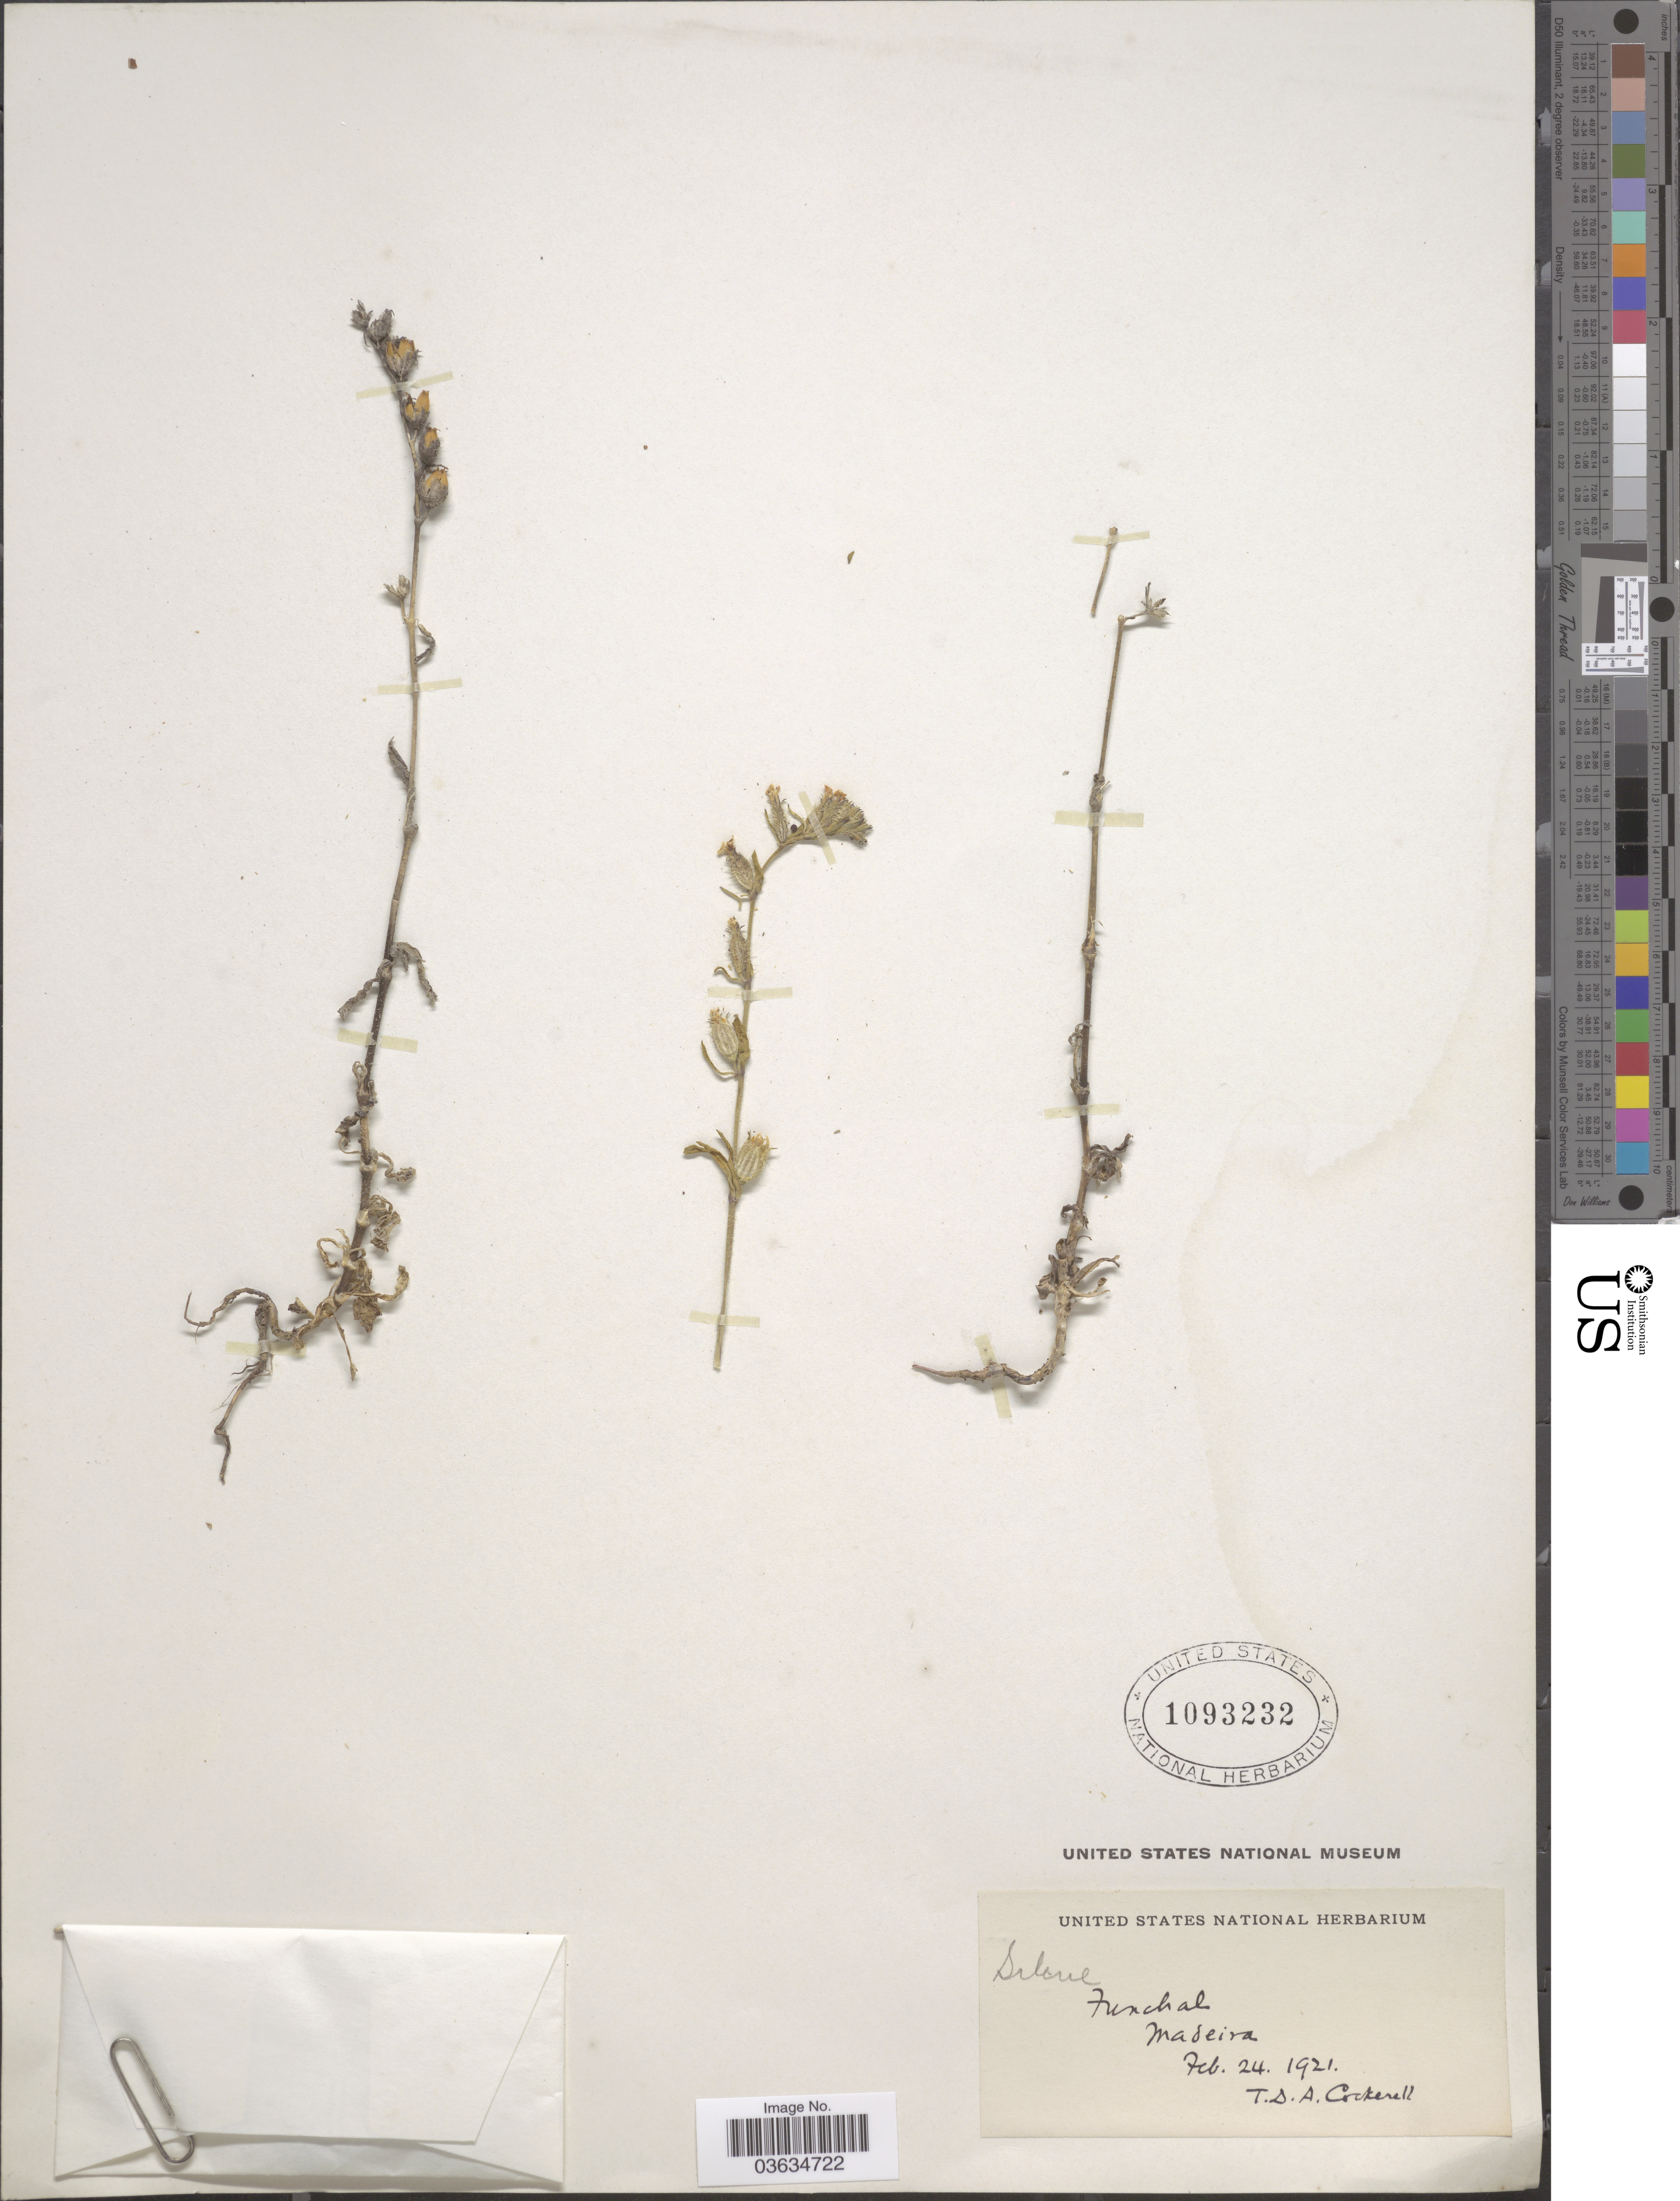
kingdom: Plantae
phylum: Tracheophyta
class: Magnoliopsida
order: Caryophyllales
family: Caryophyllaceae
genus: Silene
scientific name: Silene sp.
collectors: T. Cockerell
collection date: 1921-02-24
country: Portugal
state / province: Madeira (Aut. Reg.)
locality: Funchal.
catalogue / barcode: US 1093232